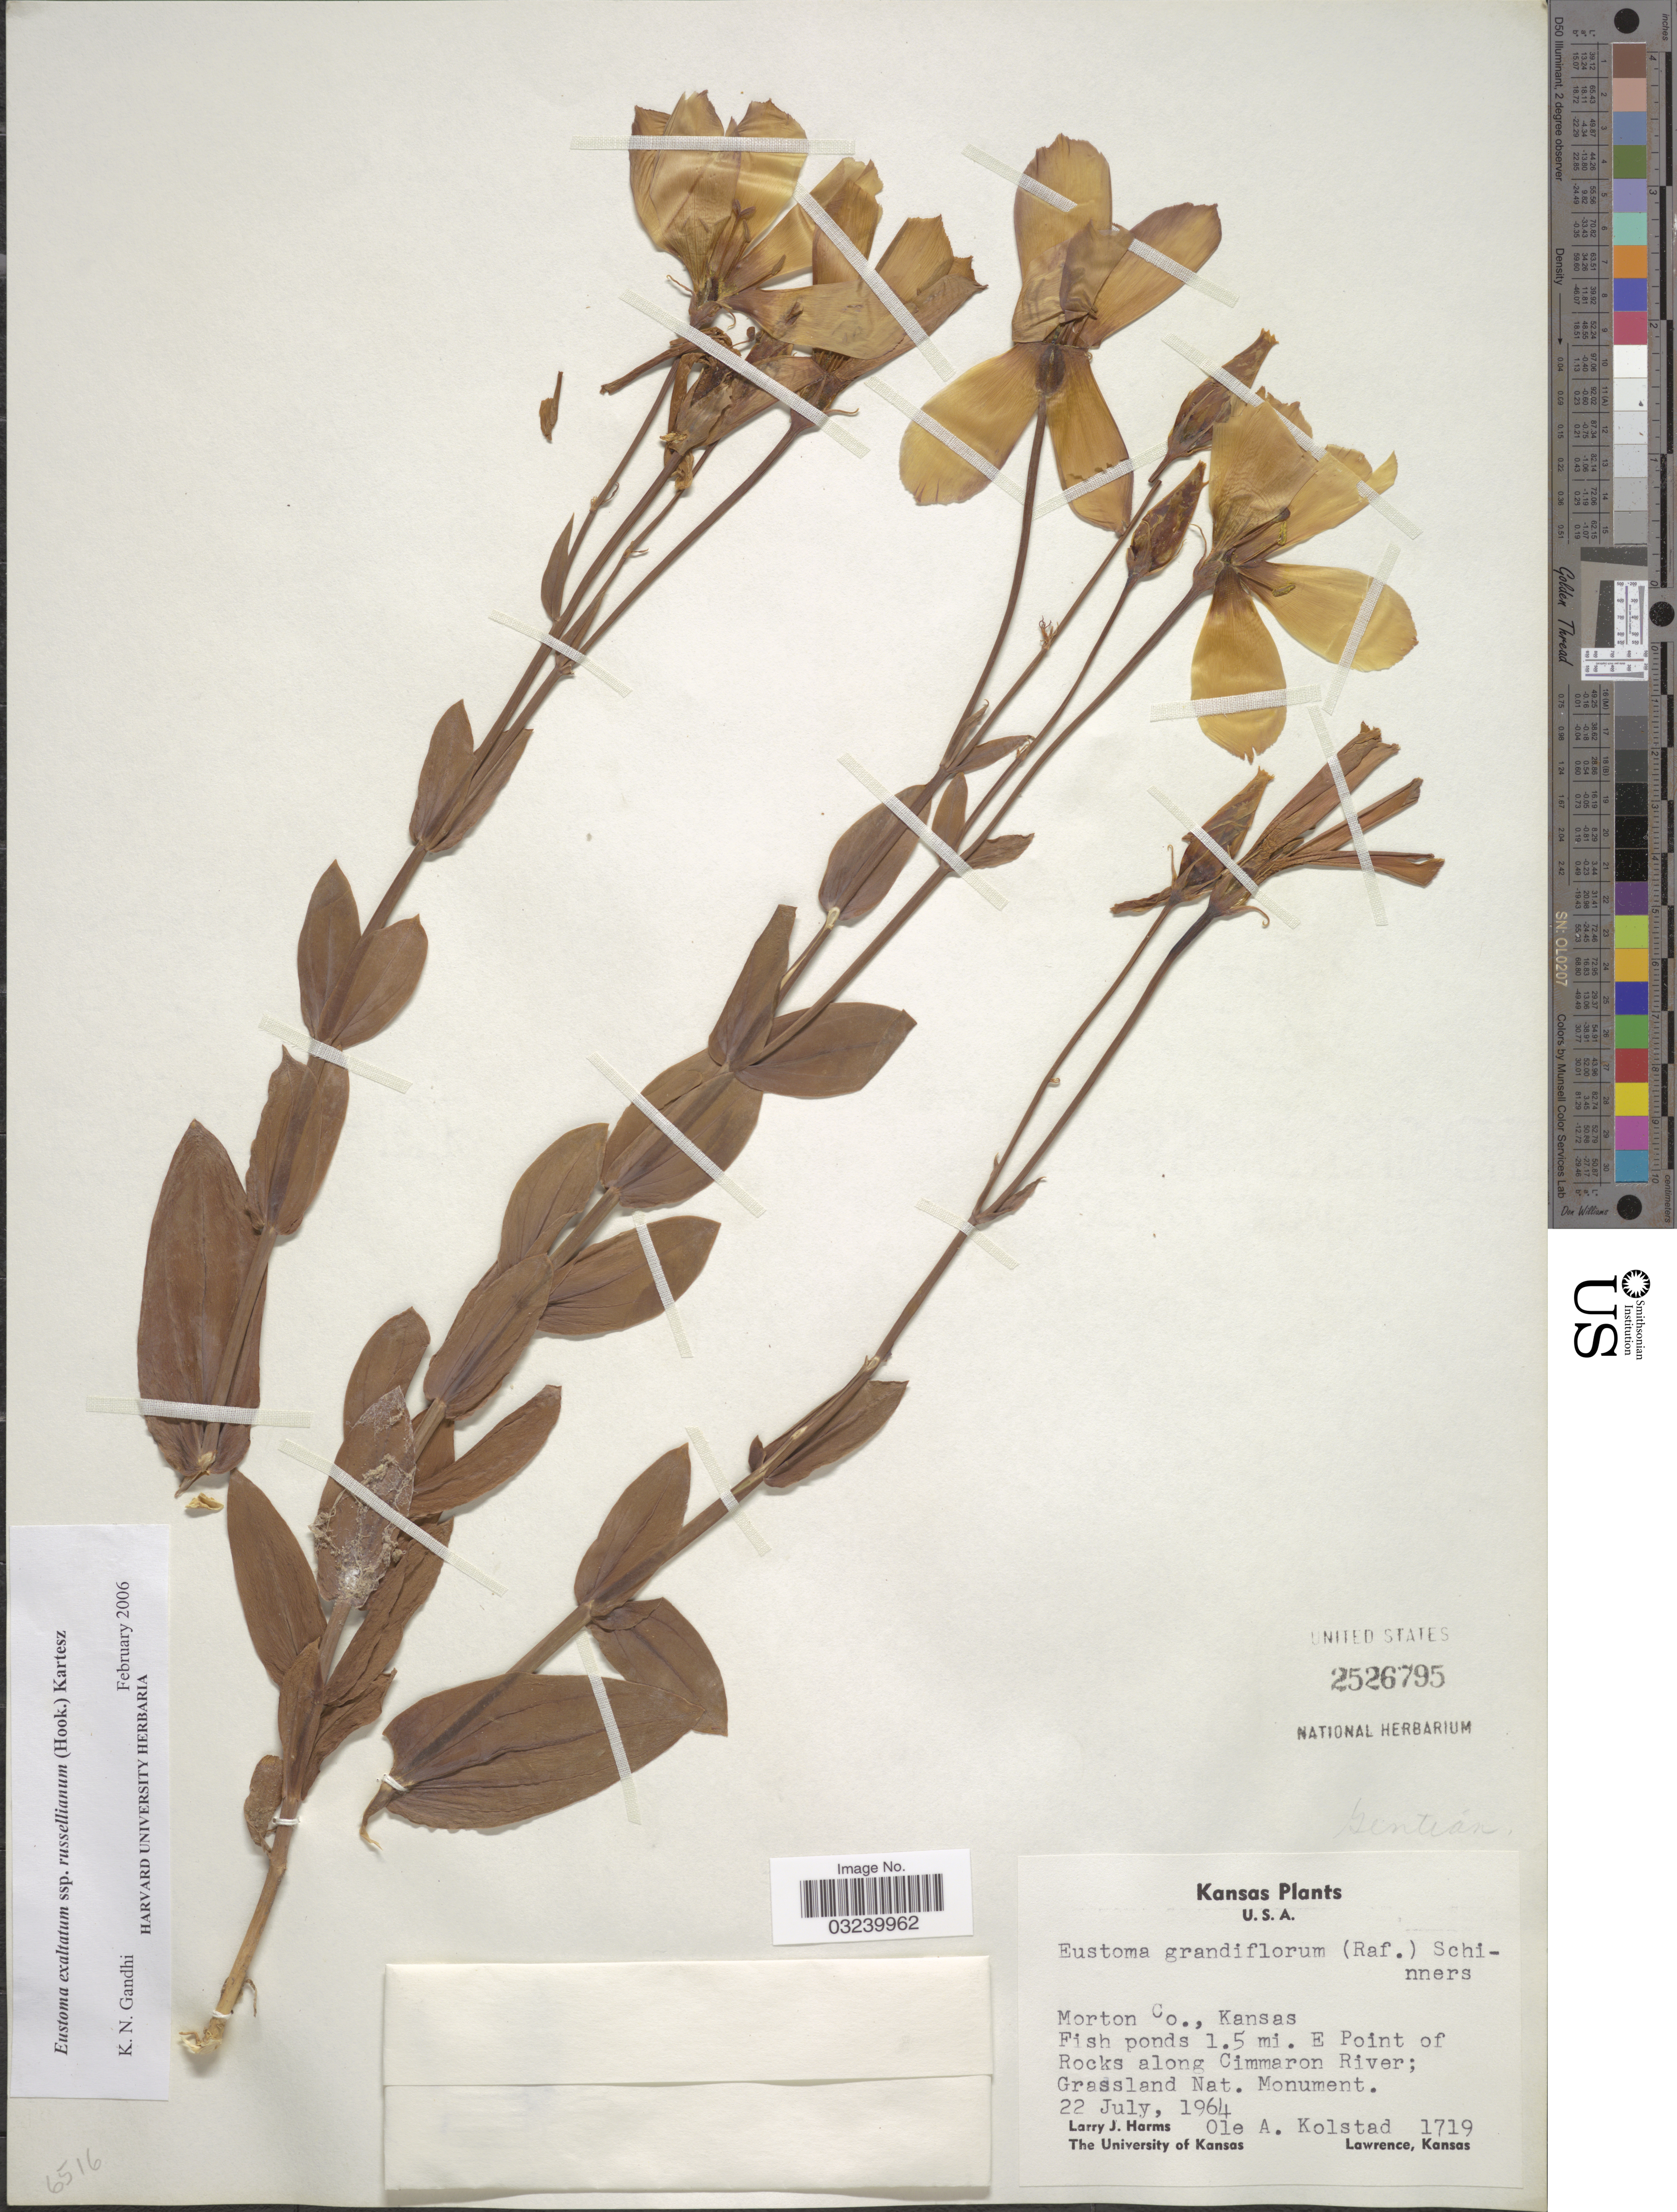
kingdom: Plantae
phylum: Tracheophyta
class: Magnoliopsida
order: Gentianales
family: Gentianaceae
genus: Eustoma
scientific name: Eustoma grandiflorum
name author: (Raf.) Shinners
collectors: L. Harms & O. Kolstad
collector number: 1719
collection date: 1964-07-22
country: United States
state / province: Kansas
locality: Morton Co., Kansas, Fish ponds 1.5 mi. E Point of Rocks along Cimmaron River, Grassland Nat. Monument.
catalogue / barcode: US 2526795